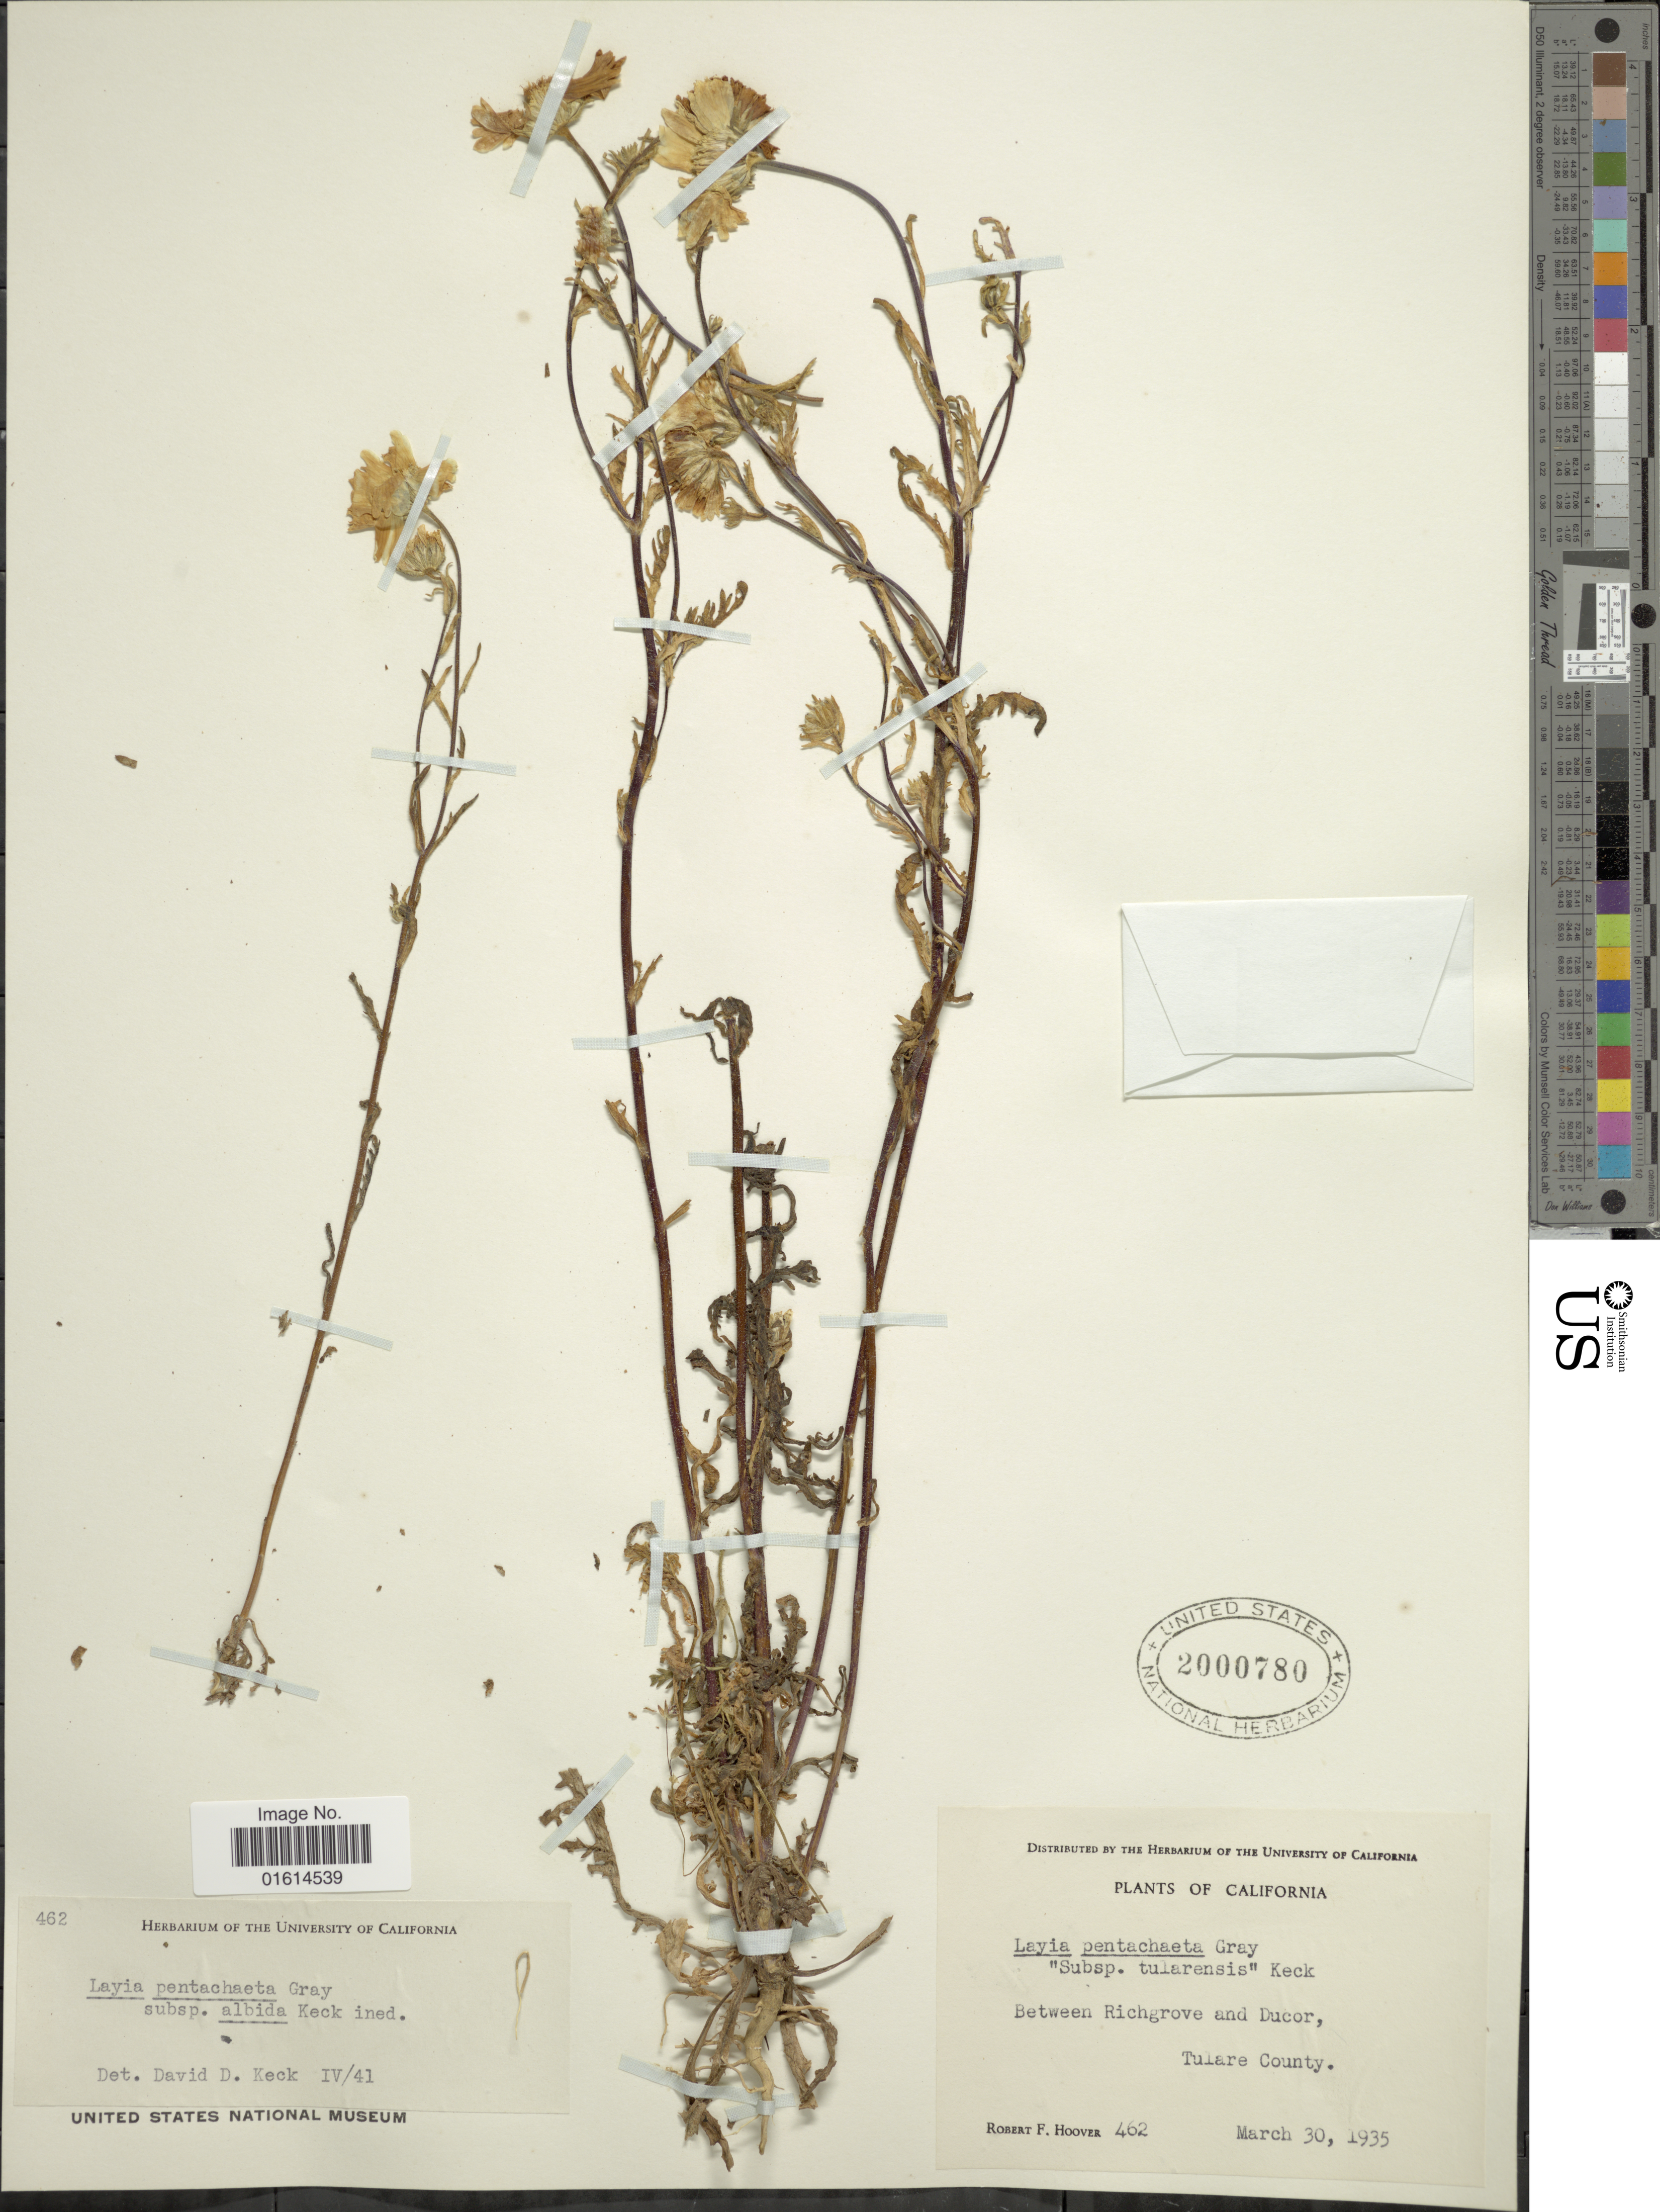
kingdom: Plantae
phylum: Tracheophyta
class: Magnoliopsida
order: Asterales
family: Asteraceae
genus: Layia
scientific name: Layia pentachaeta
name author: A. Gray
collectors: R. F. Hoover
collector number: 462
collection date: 1935-03-30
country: United States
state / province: California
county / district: Tulare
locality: Between Richgrove and Ducor, Tulare County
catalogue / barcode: US 2000780